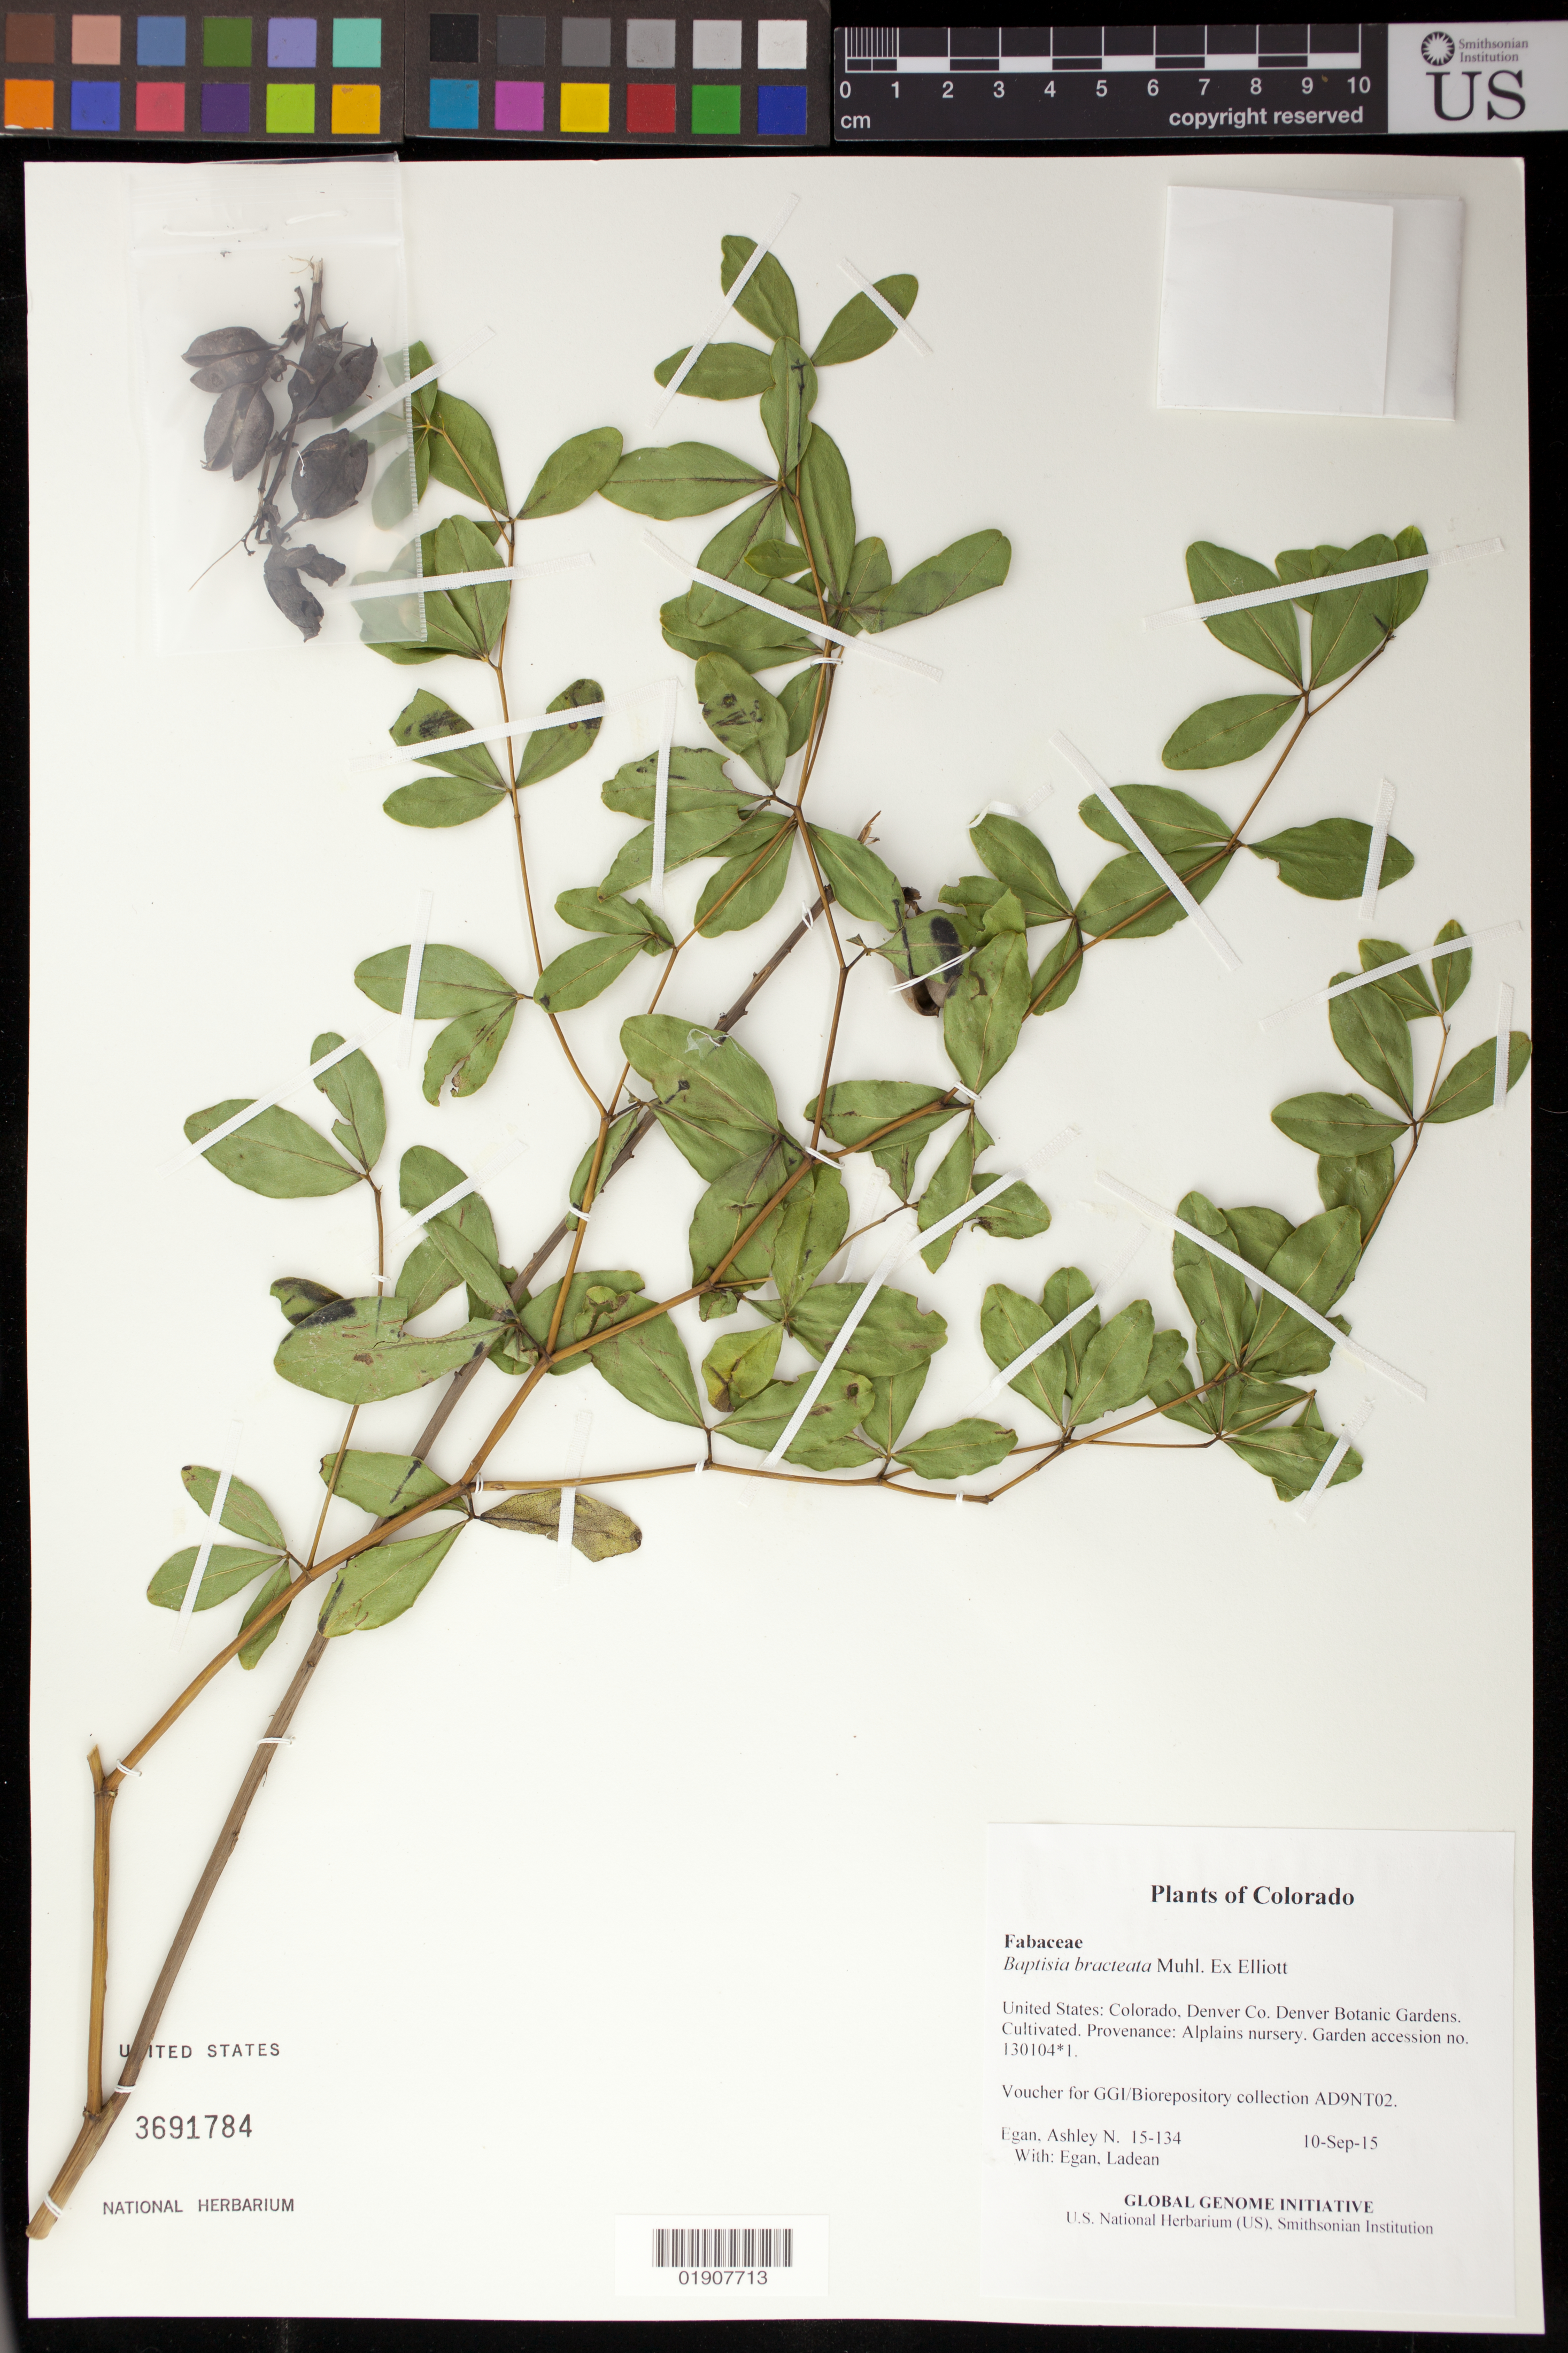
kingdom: Plantae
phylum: Tracheophyta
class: Magnoliopsida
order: Fabales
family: Fabaceae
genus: Baptisia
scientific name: Baptisia bracteata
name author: Muhl. ex Elliot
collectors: A. N. Egan & L. Egan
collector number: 15-134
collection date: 2015-09-10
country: United States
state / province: Colorado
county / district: Denver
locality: Denver Botanic Gardens. Cultivated. Provenance: Alplains nursery. Garden accession no. 130104.1.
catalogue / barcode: US 3691784